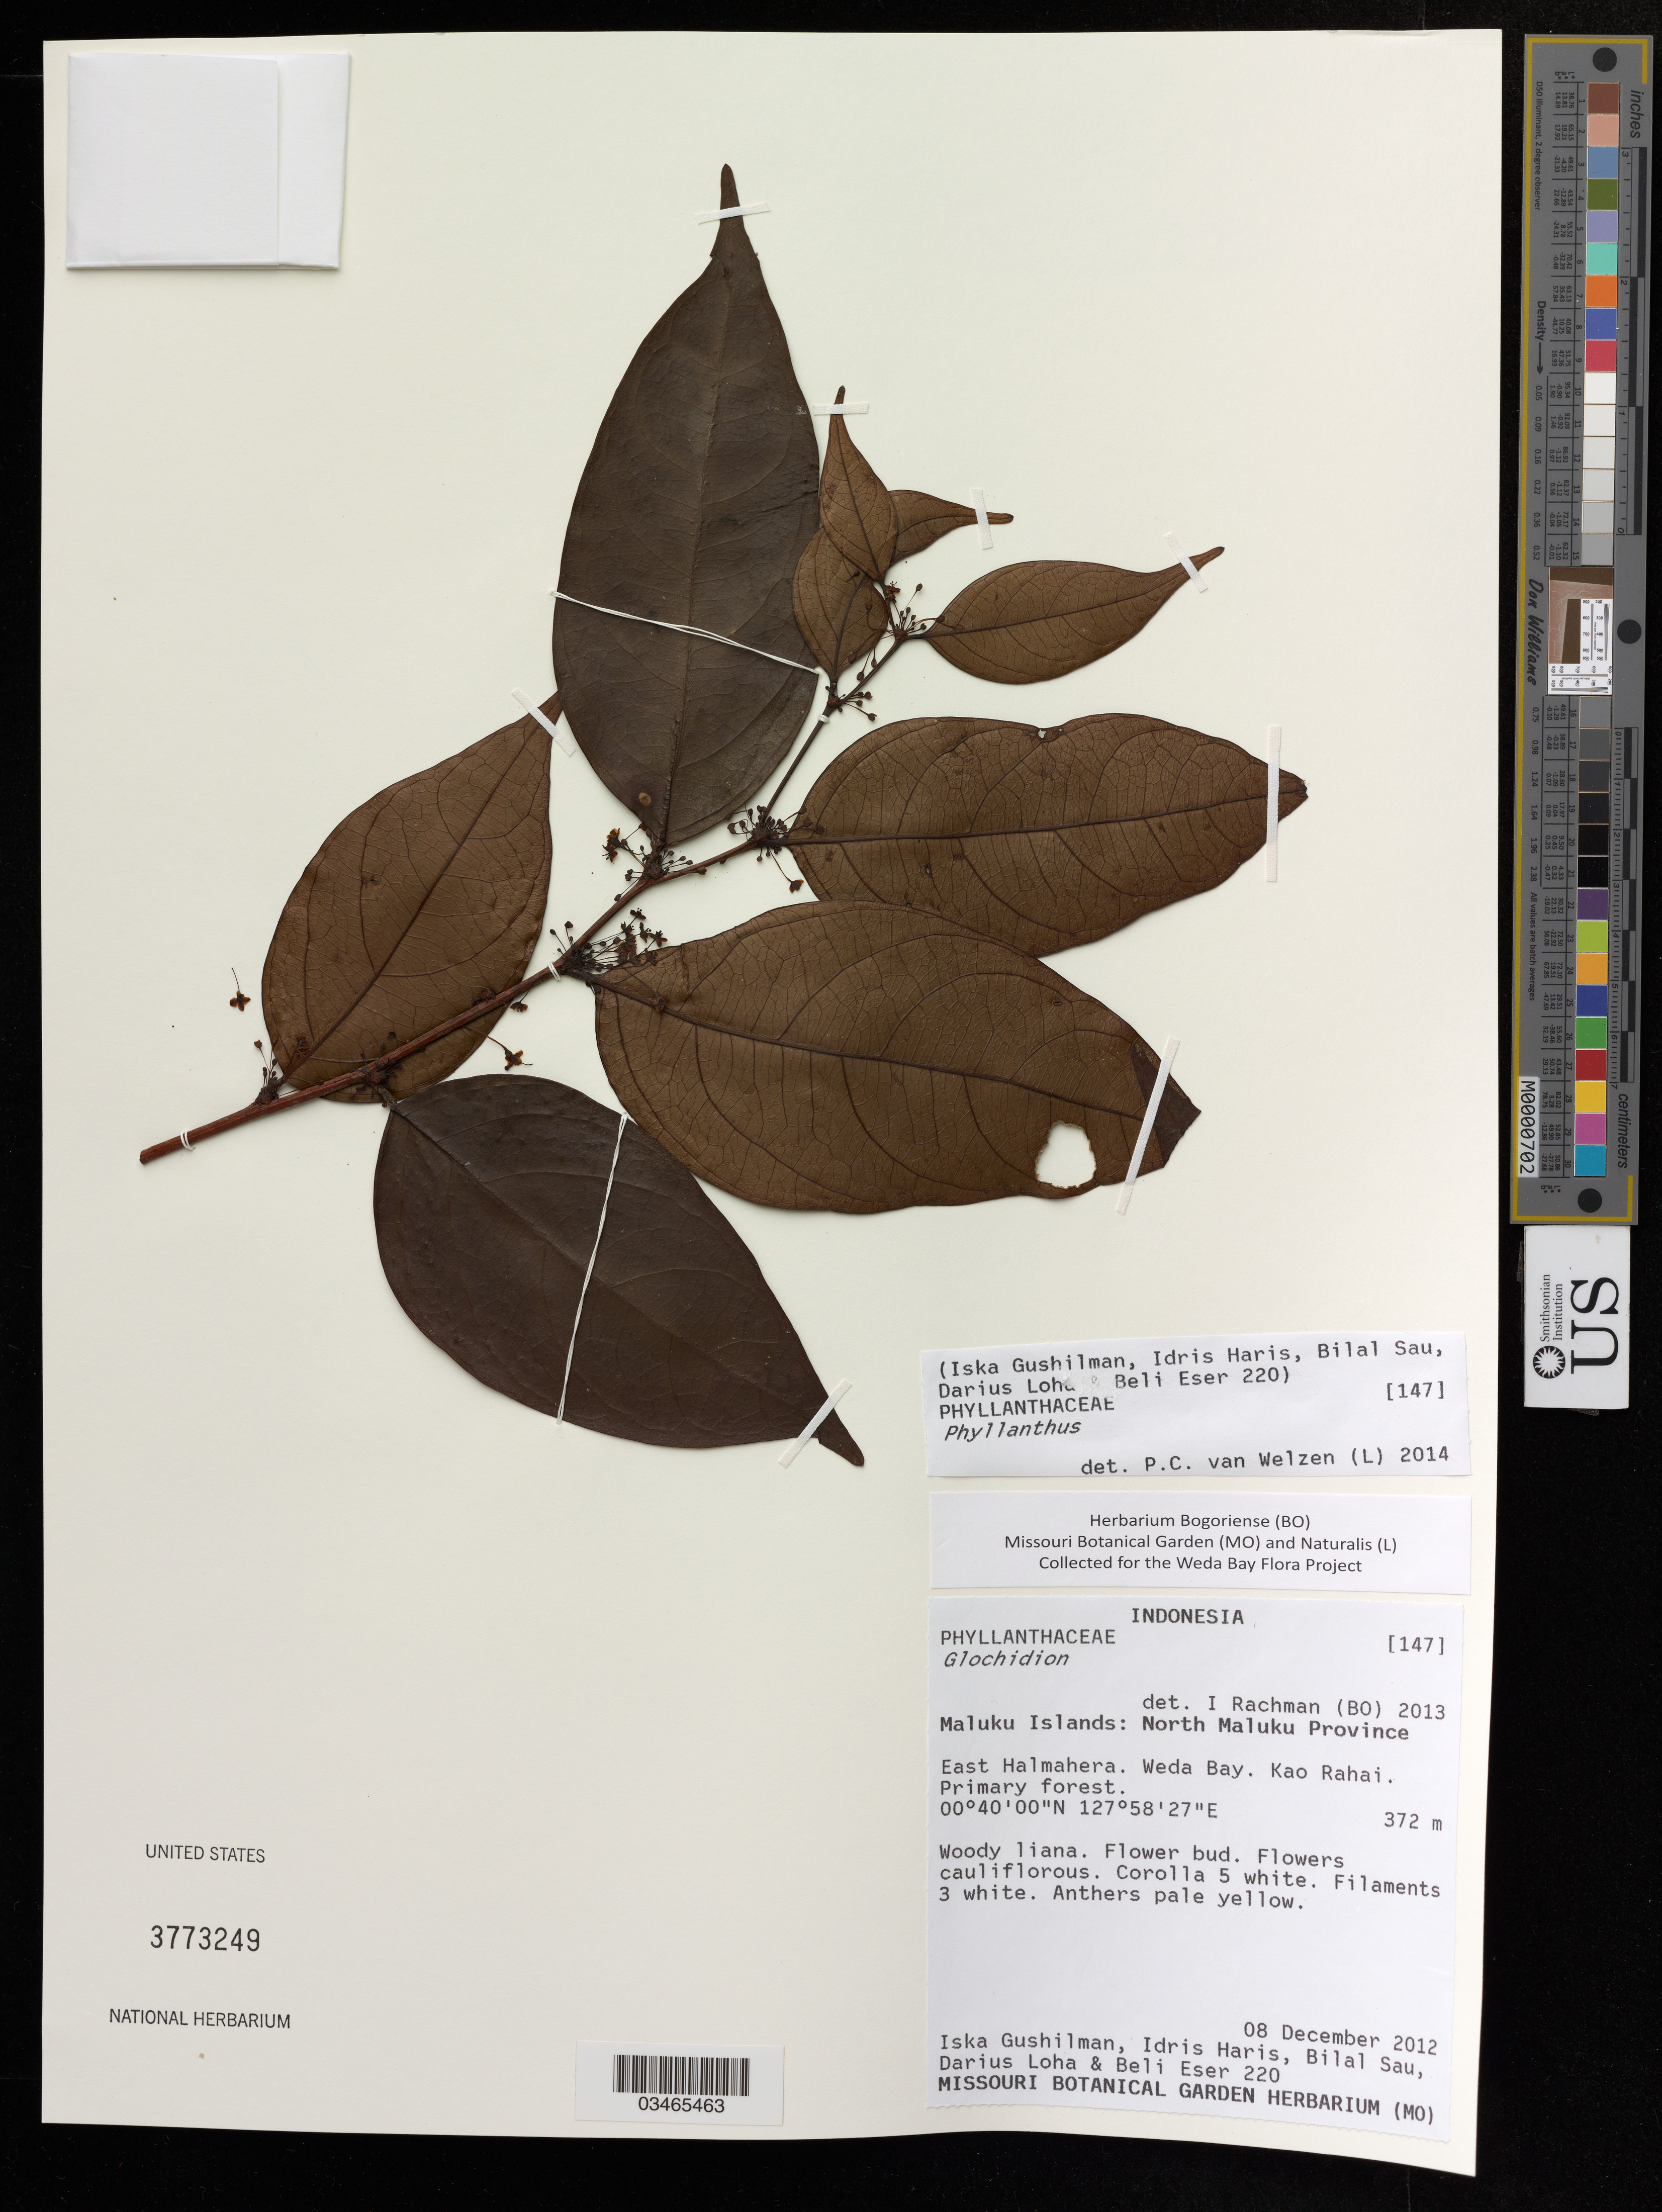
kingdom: Plantae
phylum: Tracheophyta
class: Magnoliopsida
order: Malpighiales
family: Phyllanthaceae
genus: Phyllanthus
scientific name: Phyllanthus sp.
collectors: I. Gushilman, I. Haris, B. Sau & et al.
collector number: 220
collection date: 2012-12-08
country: Indonesia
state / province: Maluku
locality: North Maluku Province, East Halmahera, Weda Bay, Kao Rahai.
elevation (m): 372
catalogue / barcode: US 3773249